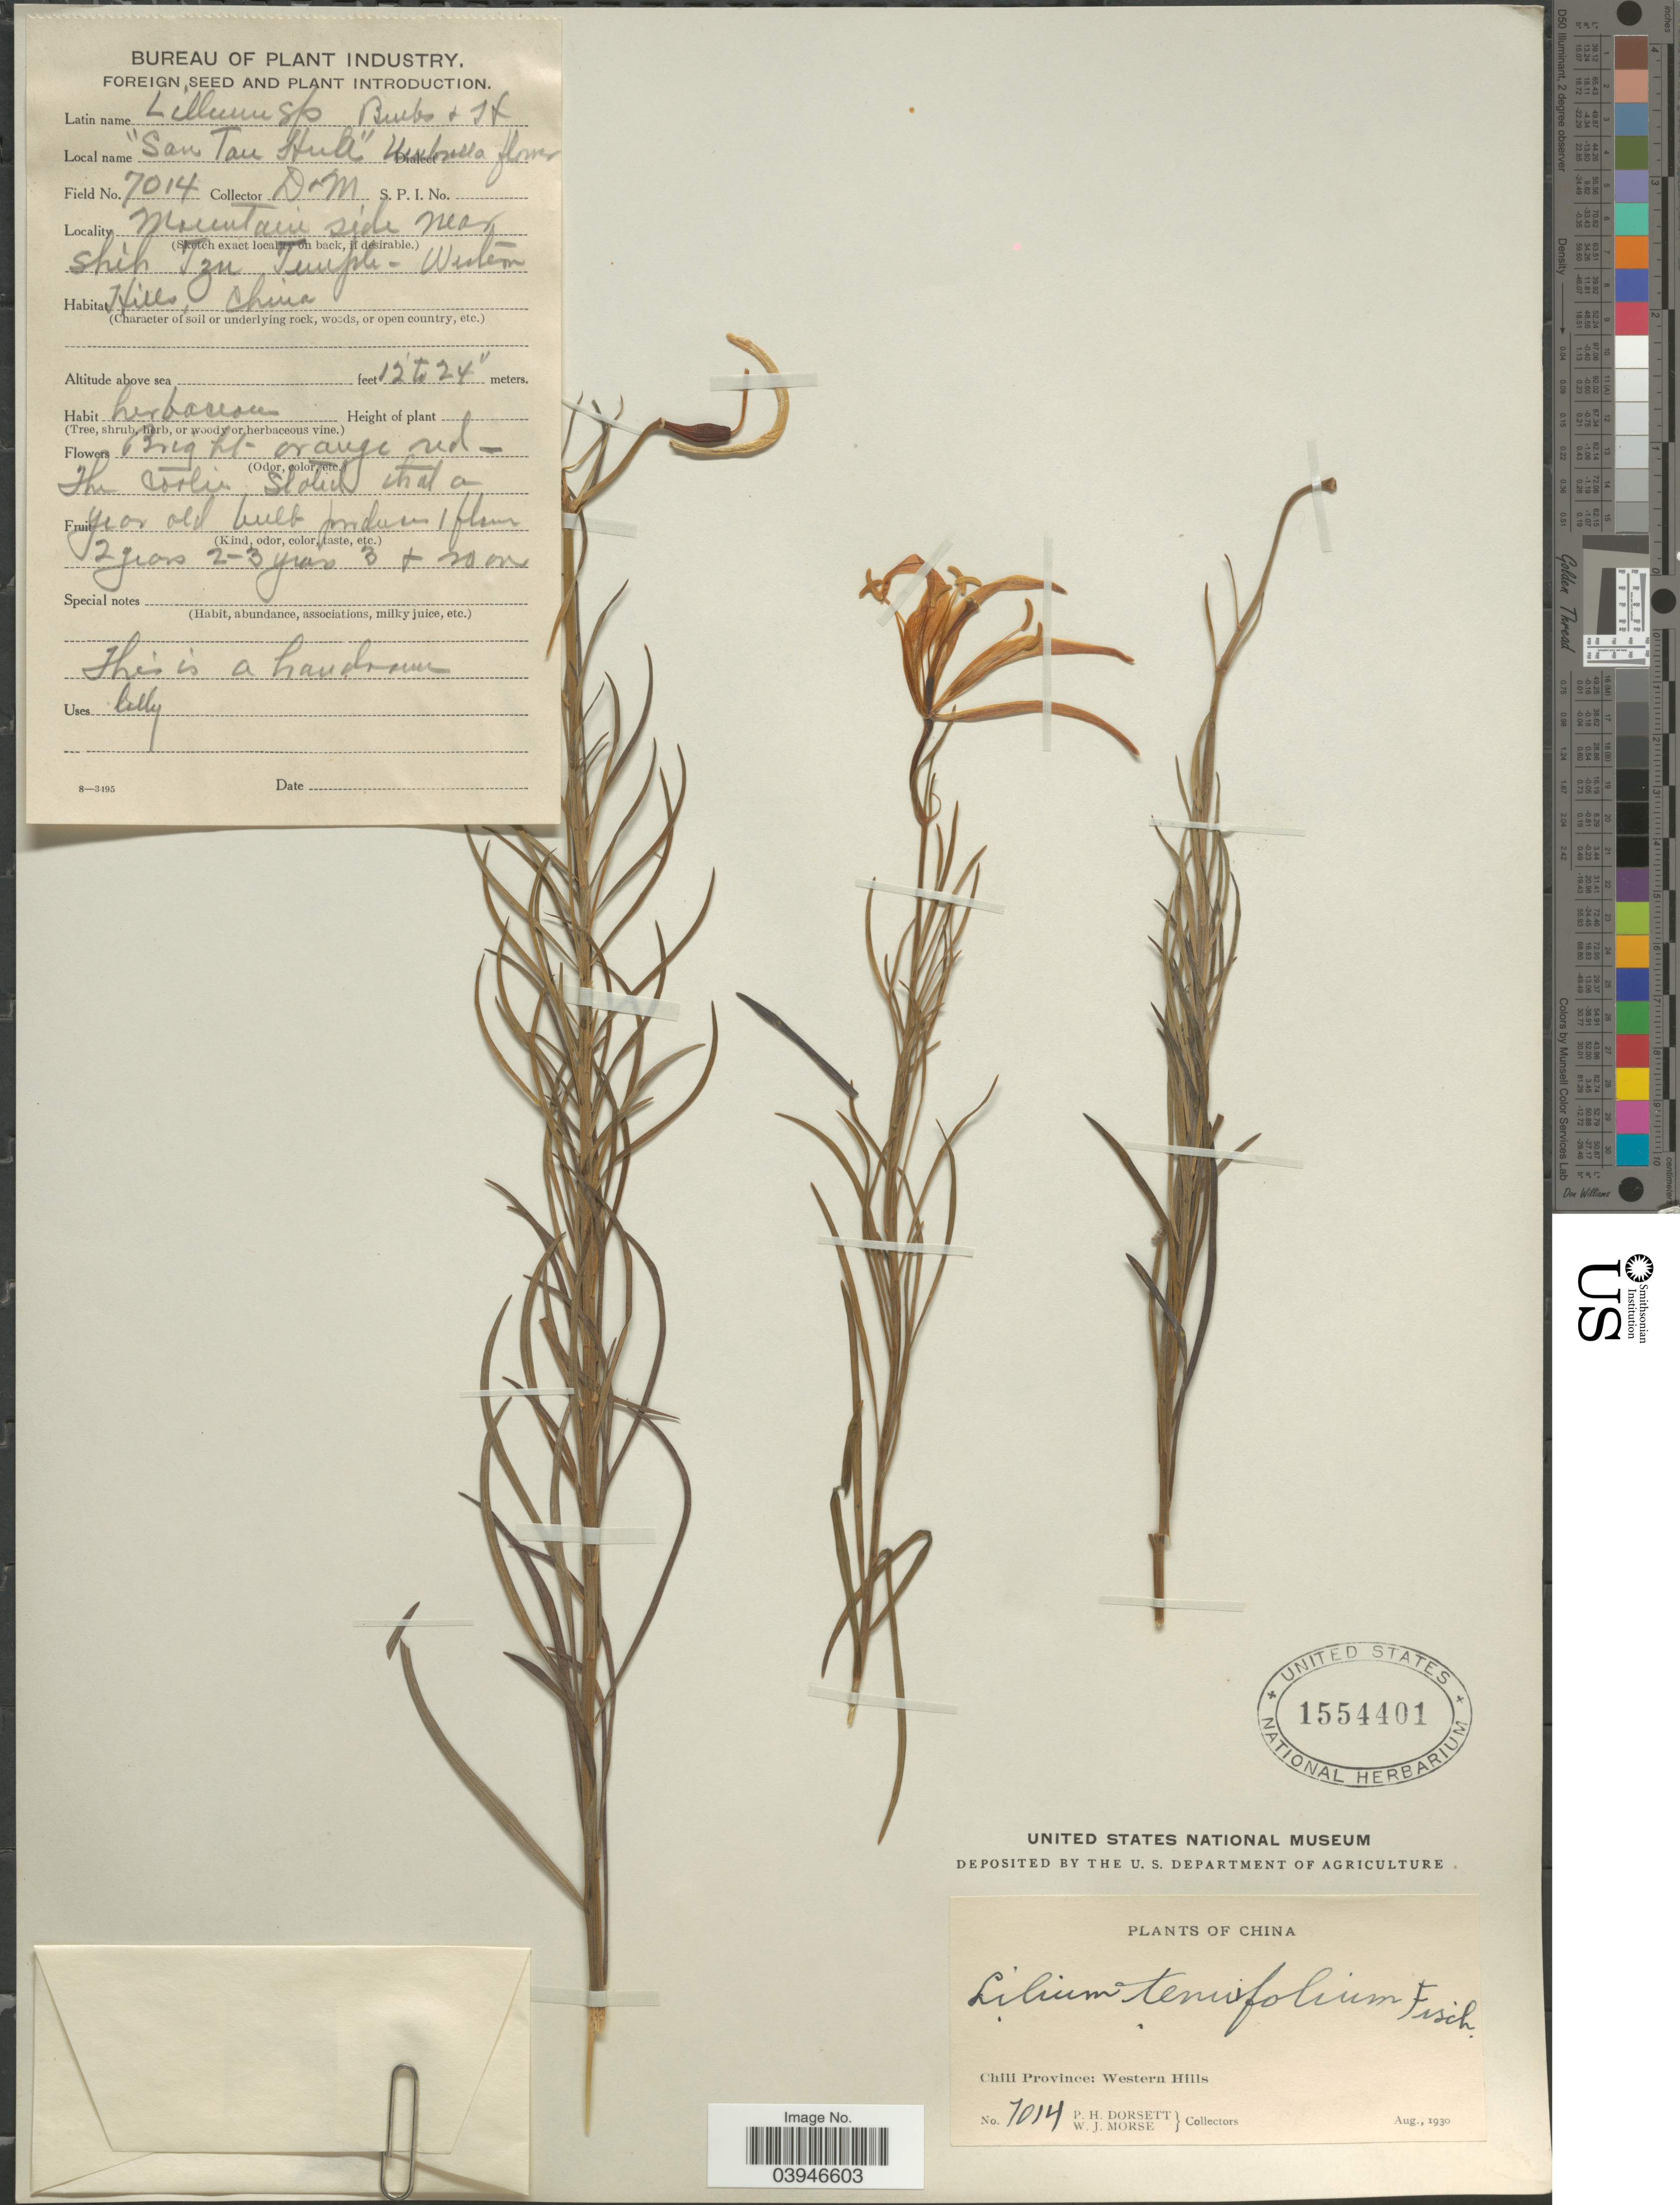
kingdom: Plantae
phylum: Tracheophyta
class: Liliopsida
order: Liliales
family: Liliaceae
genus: Lilium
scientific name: Lilium tenuifolium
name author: Fisch. ex Hook. f.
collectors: P. H. Dorsett & W. J. Morse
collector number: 7014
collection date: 1930-08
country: China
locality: Chili Province: Western Hills. "San Tau Hua". Mountain side near Shih Tzu Temple- Western Hills.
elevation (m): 4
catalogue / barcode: US 1554401